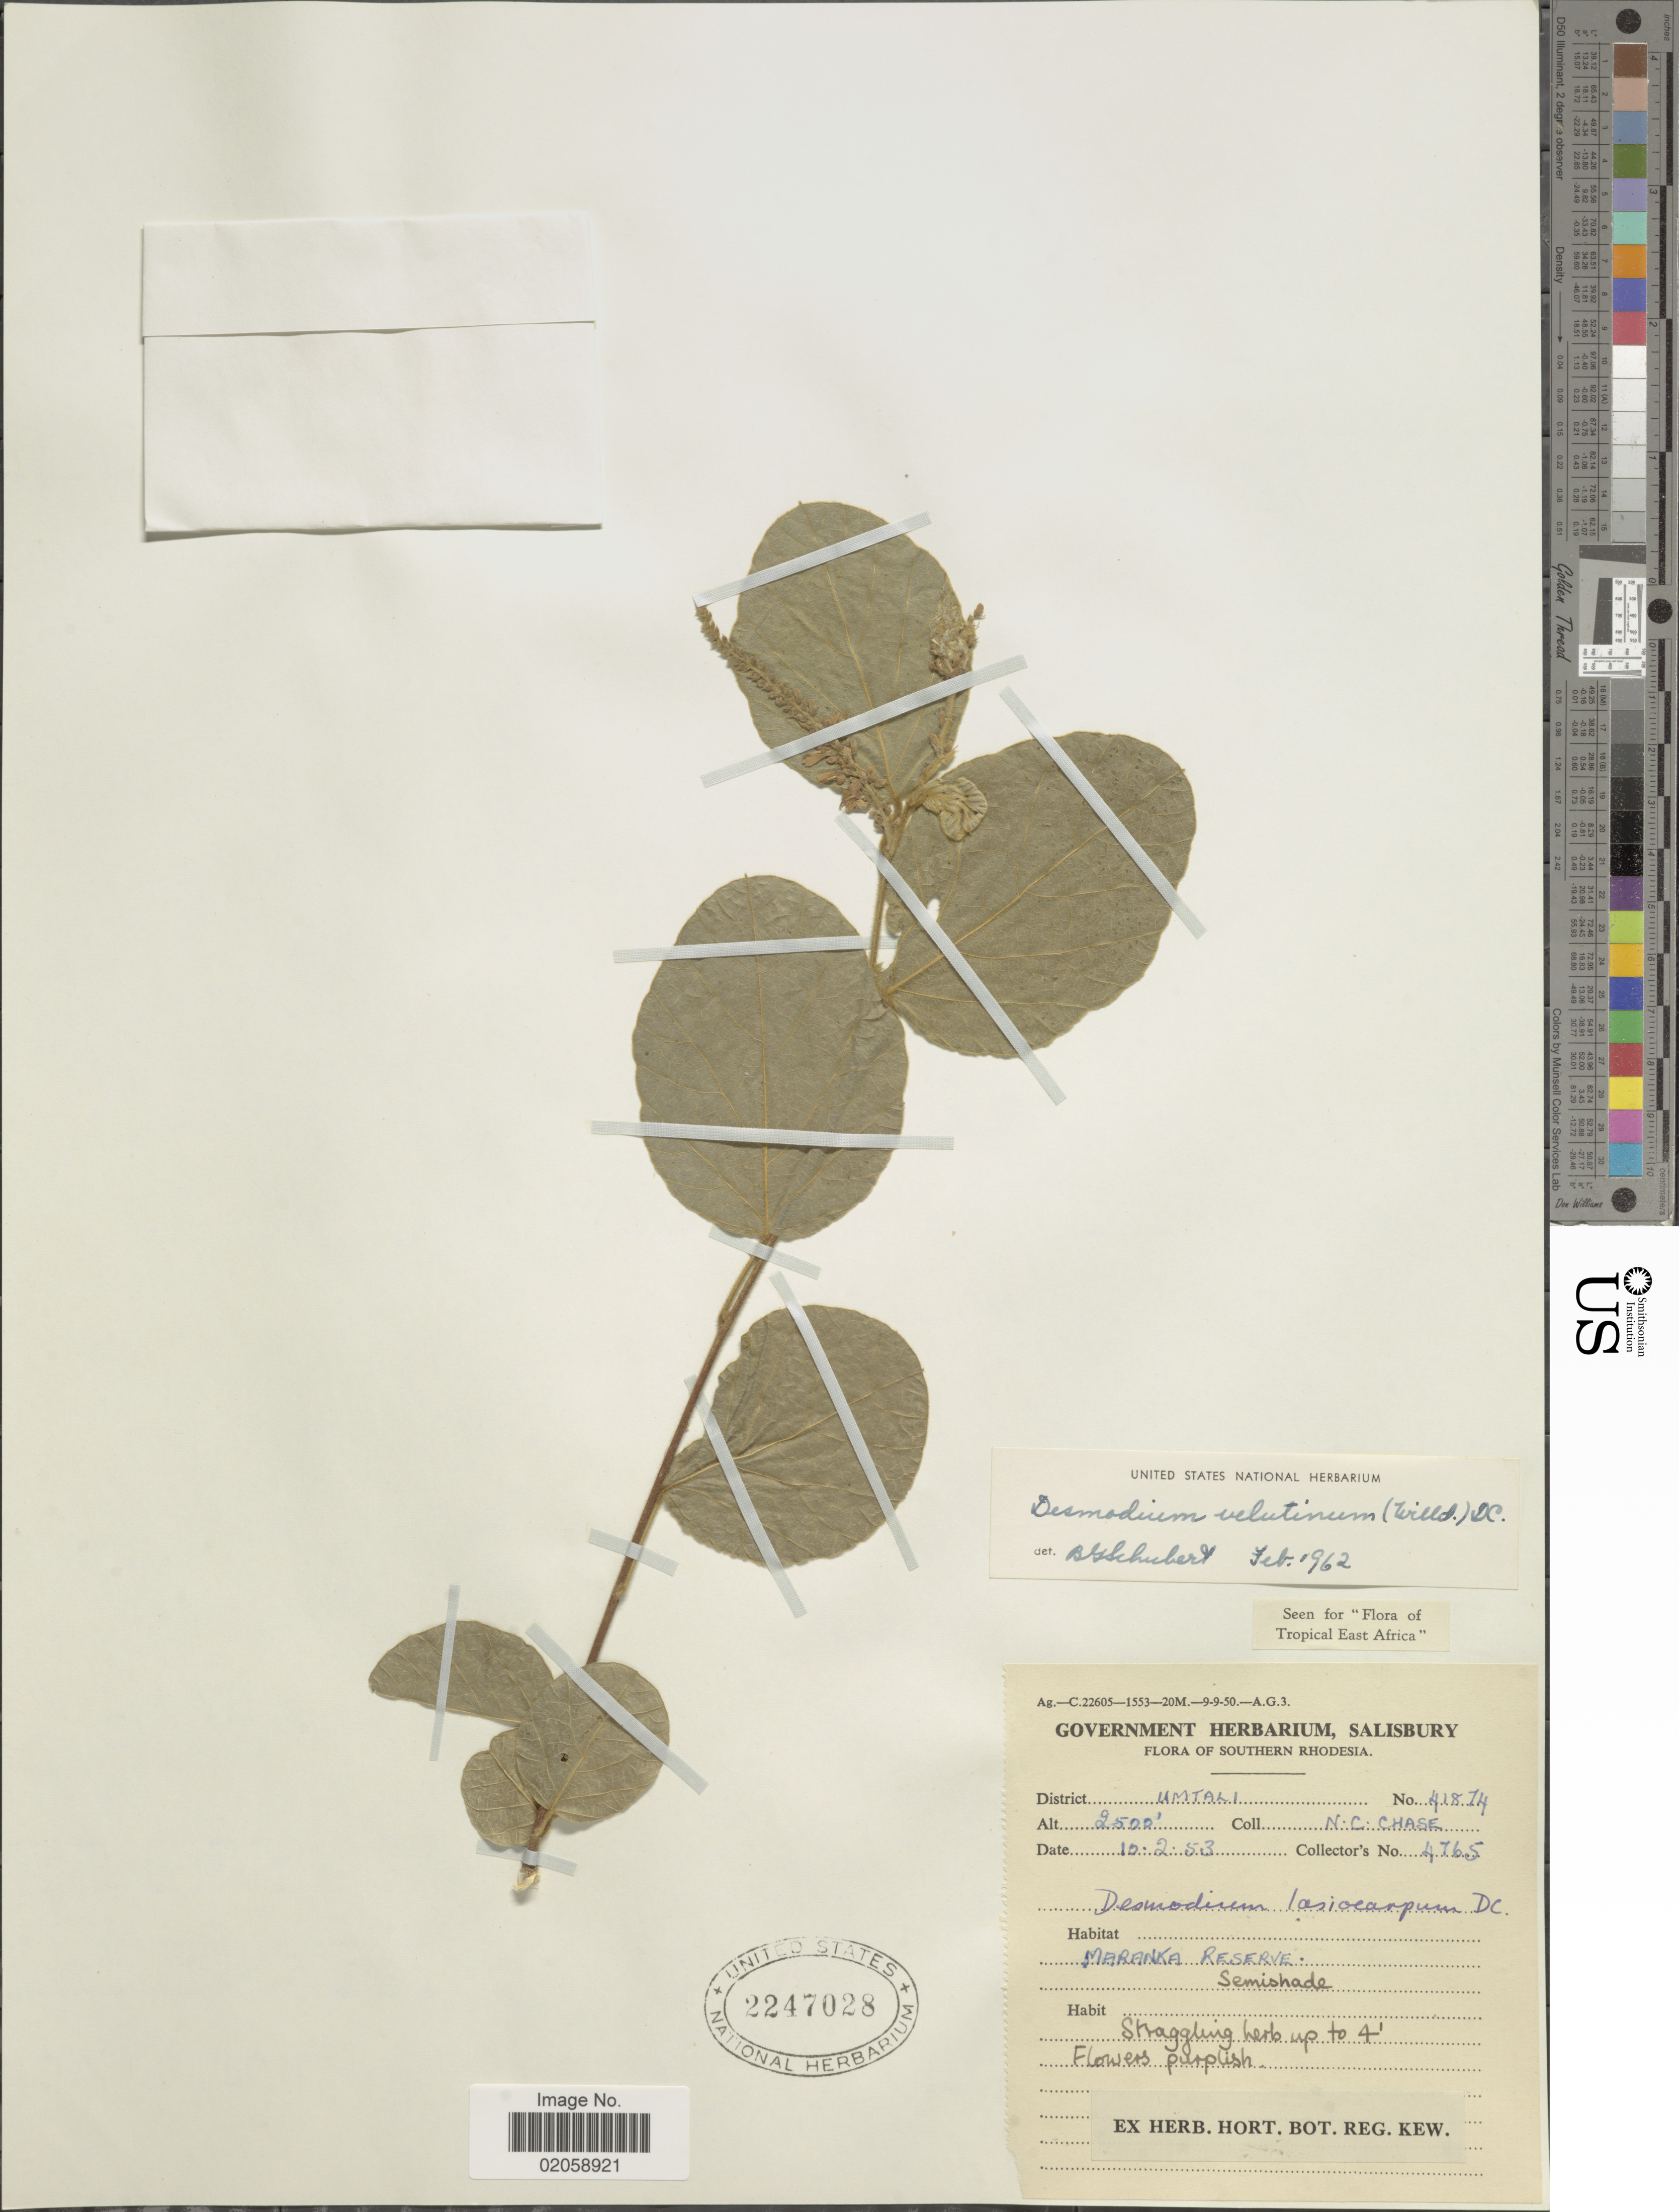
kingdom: Plantae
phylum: Tracheophyta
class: Magnoliopsida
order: Fabales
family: Fabaceae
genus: Polhillides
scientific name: Polhillides velutina subsp. velutina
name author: (Willd.) H. Ohashi & K. Ohashi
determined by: Strong, Mark T., (BOT), Smithsonian Institution - National Museum of Natural History (UNITED STATES)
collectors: N. C. Chase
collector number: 41874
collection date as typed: Transcribed d/m/y: 10/2/53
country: Zimbabwe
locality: Southern Rhodesia. District Umtali. Maranka Reserve. Semishade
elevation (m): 762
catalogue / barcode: US 2247028